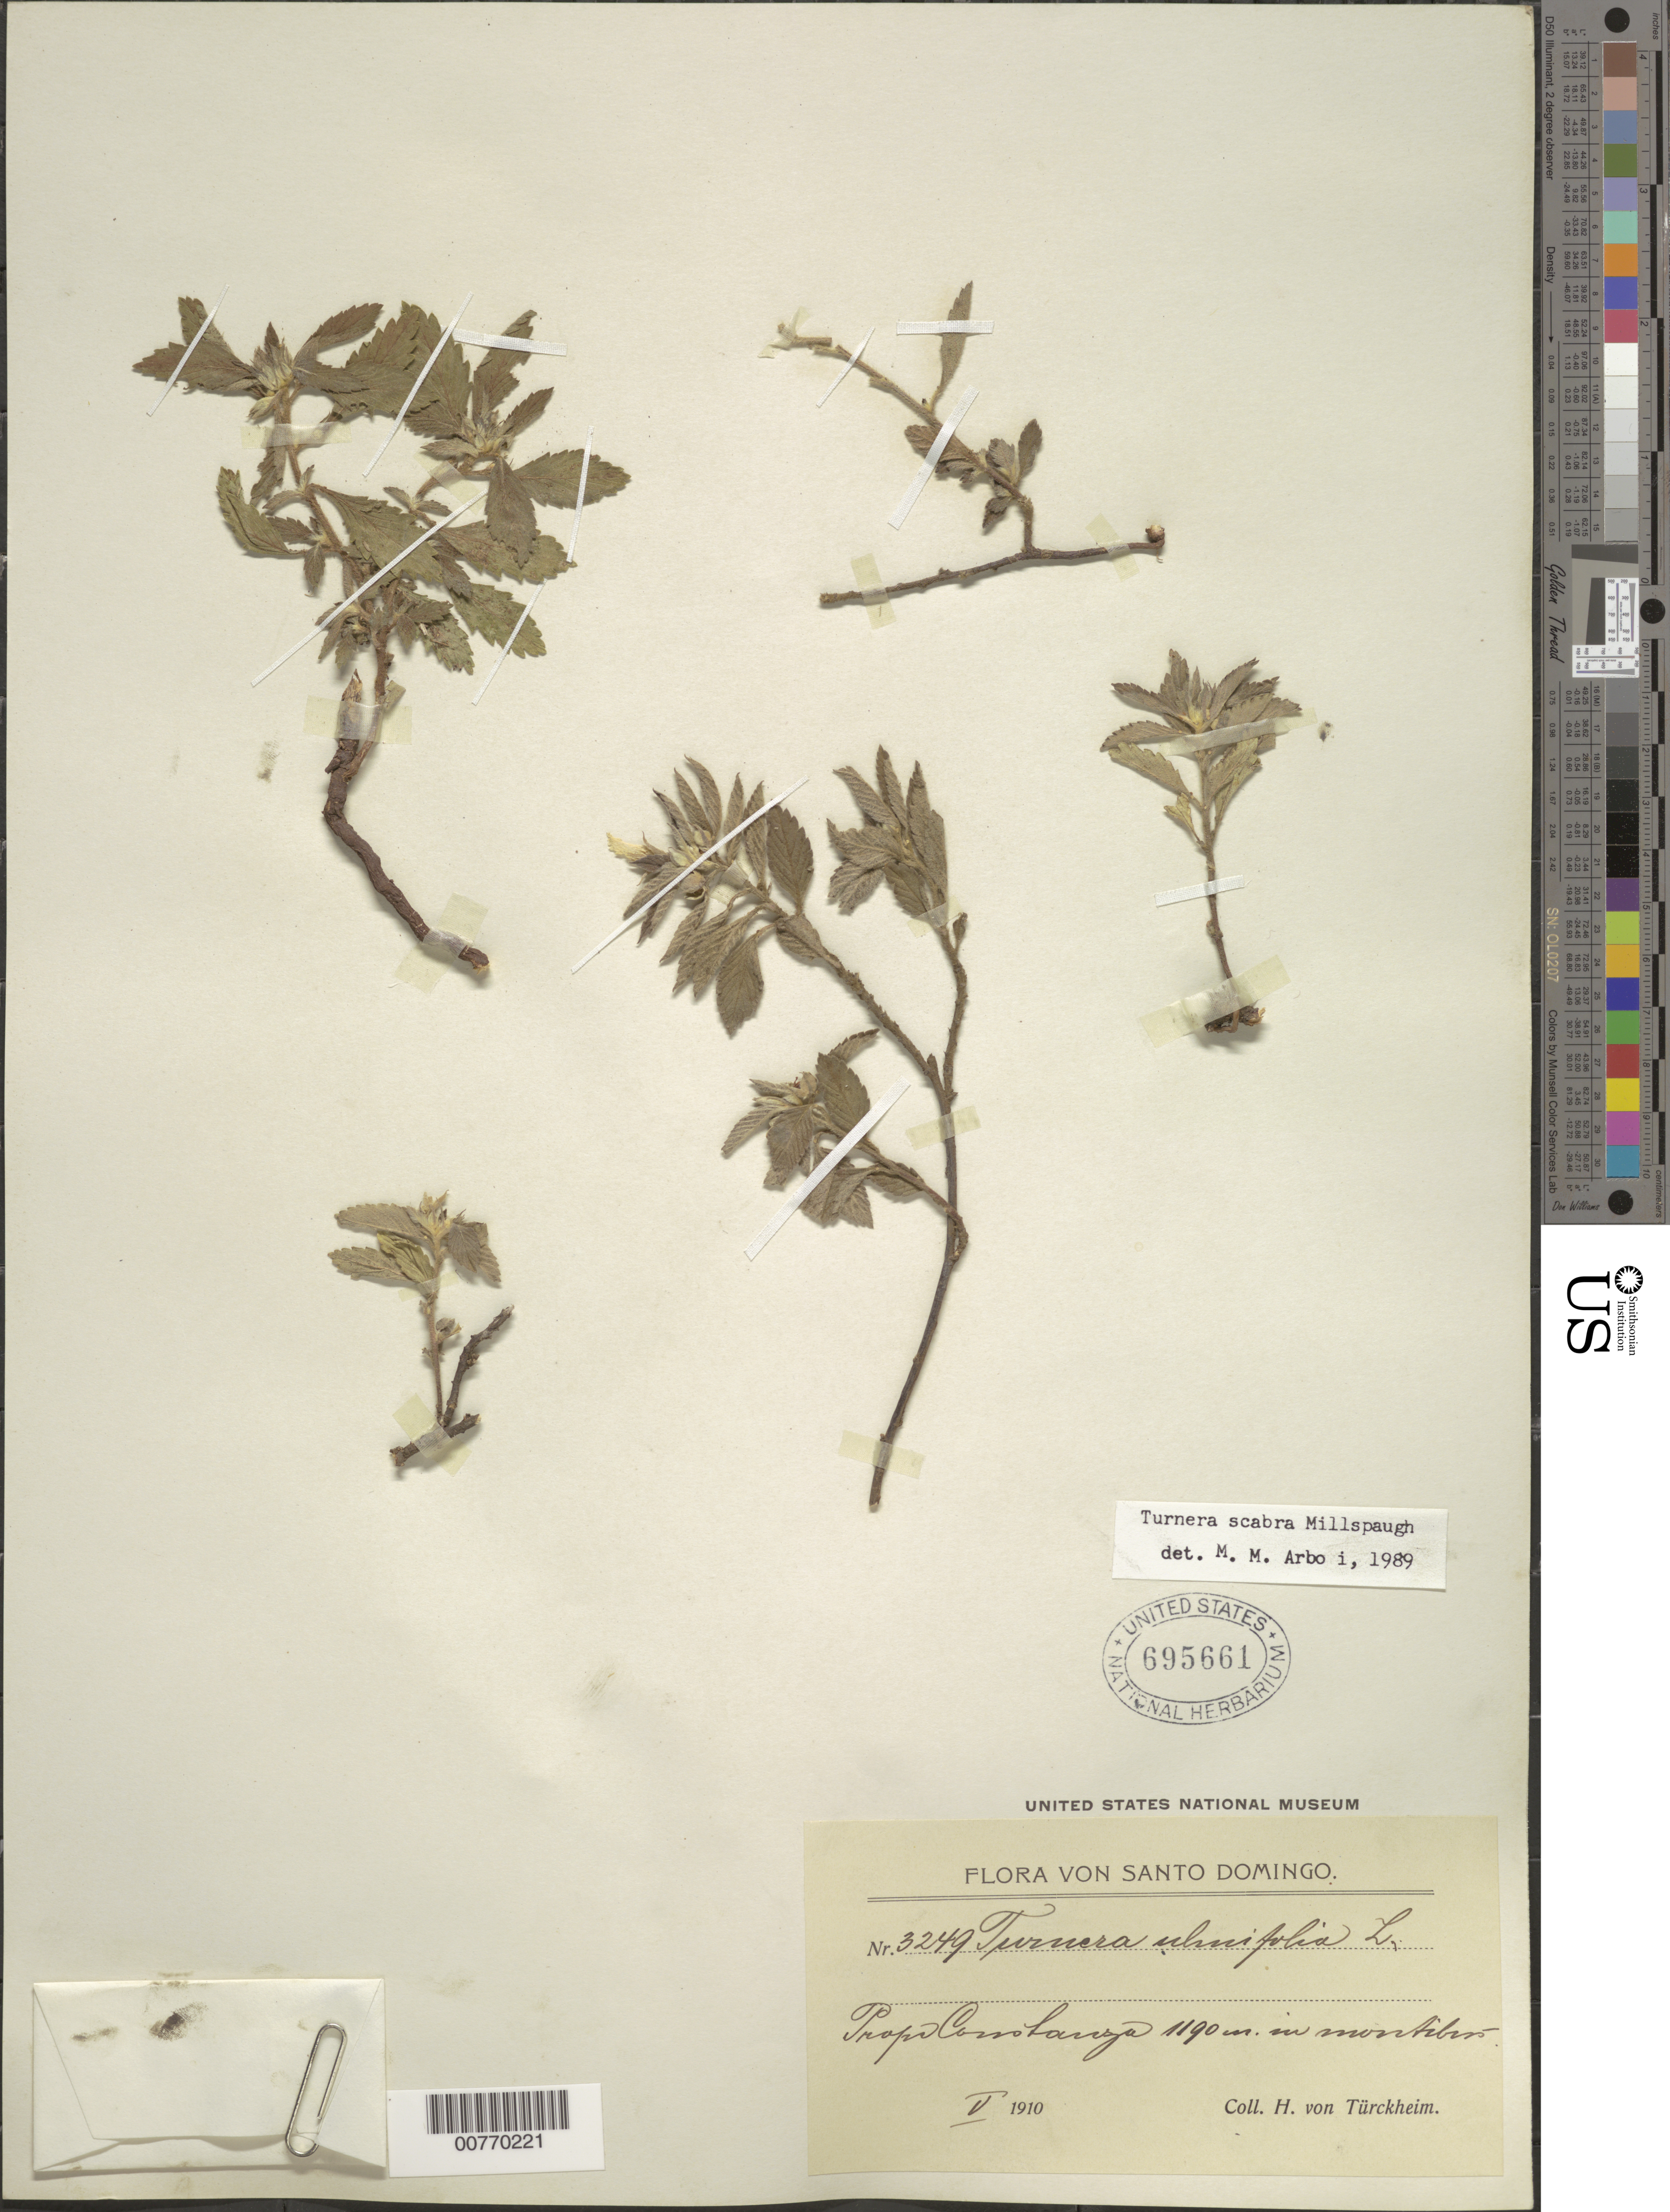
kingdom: Plantae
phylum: Tracheophyta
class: Magnoliopsida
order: Malpighiales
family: Turneraceae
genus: Turnera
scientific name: Turnera ulmifolia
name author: L.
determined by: Arbo, M. M.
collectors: H. von Türckheim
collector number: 3249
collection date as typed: May 1910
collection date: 1910-05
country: Dominican Republic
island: Hispaniola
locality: "Cano Lanza 1190 in, in montibris"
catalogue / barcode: US 695661